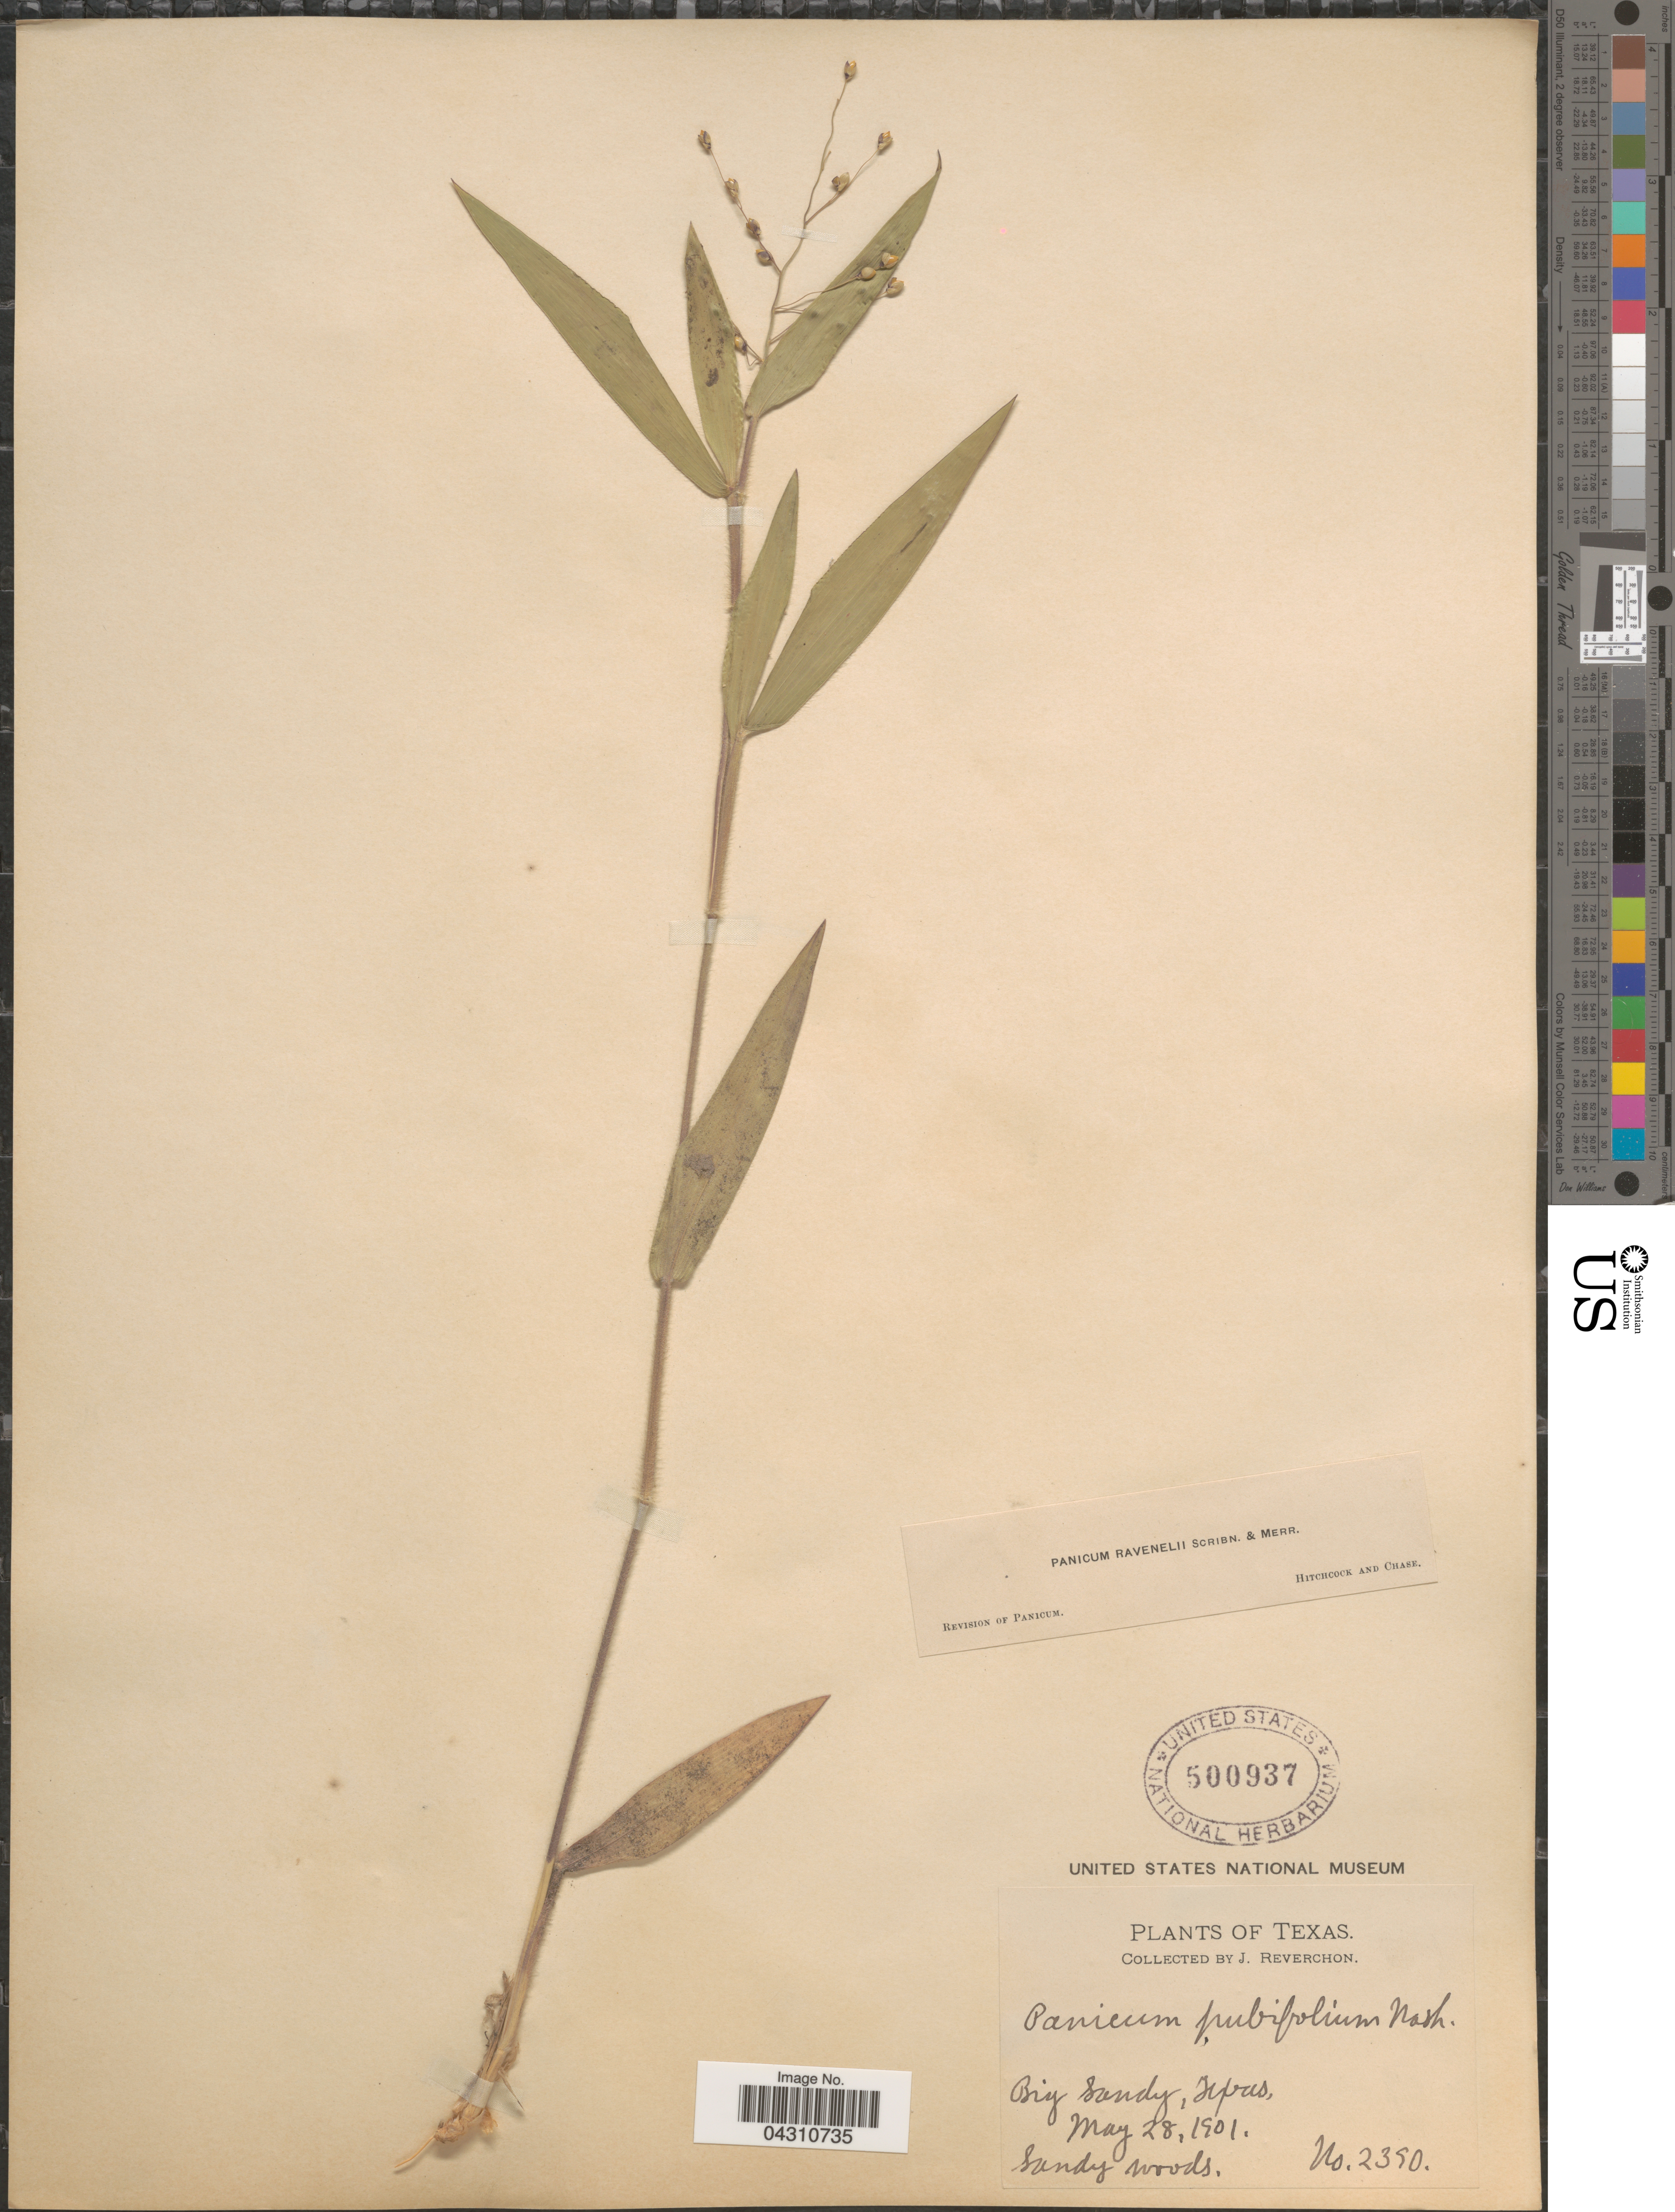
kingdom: Plantae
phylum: Tracheophyta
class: Liliopsida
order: Poales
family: Poaceae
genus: Dichanthelium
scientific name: Dichanthelium ravenelii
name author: (Scribn. & Merr.) Gould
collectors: J. Reverchon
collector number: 2390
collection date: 1901-05-28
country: United States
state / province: Texas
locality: Big sandy. Sandy woods.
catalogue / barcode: US 500937